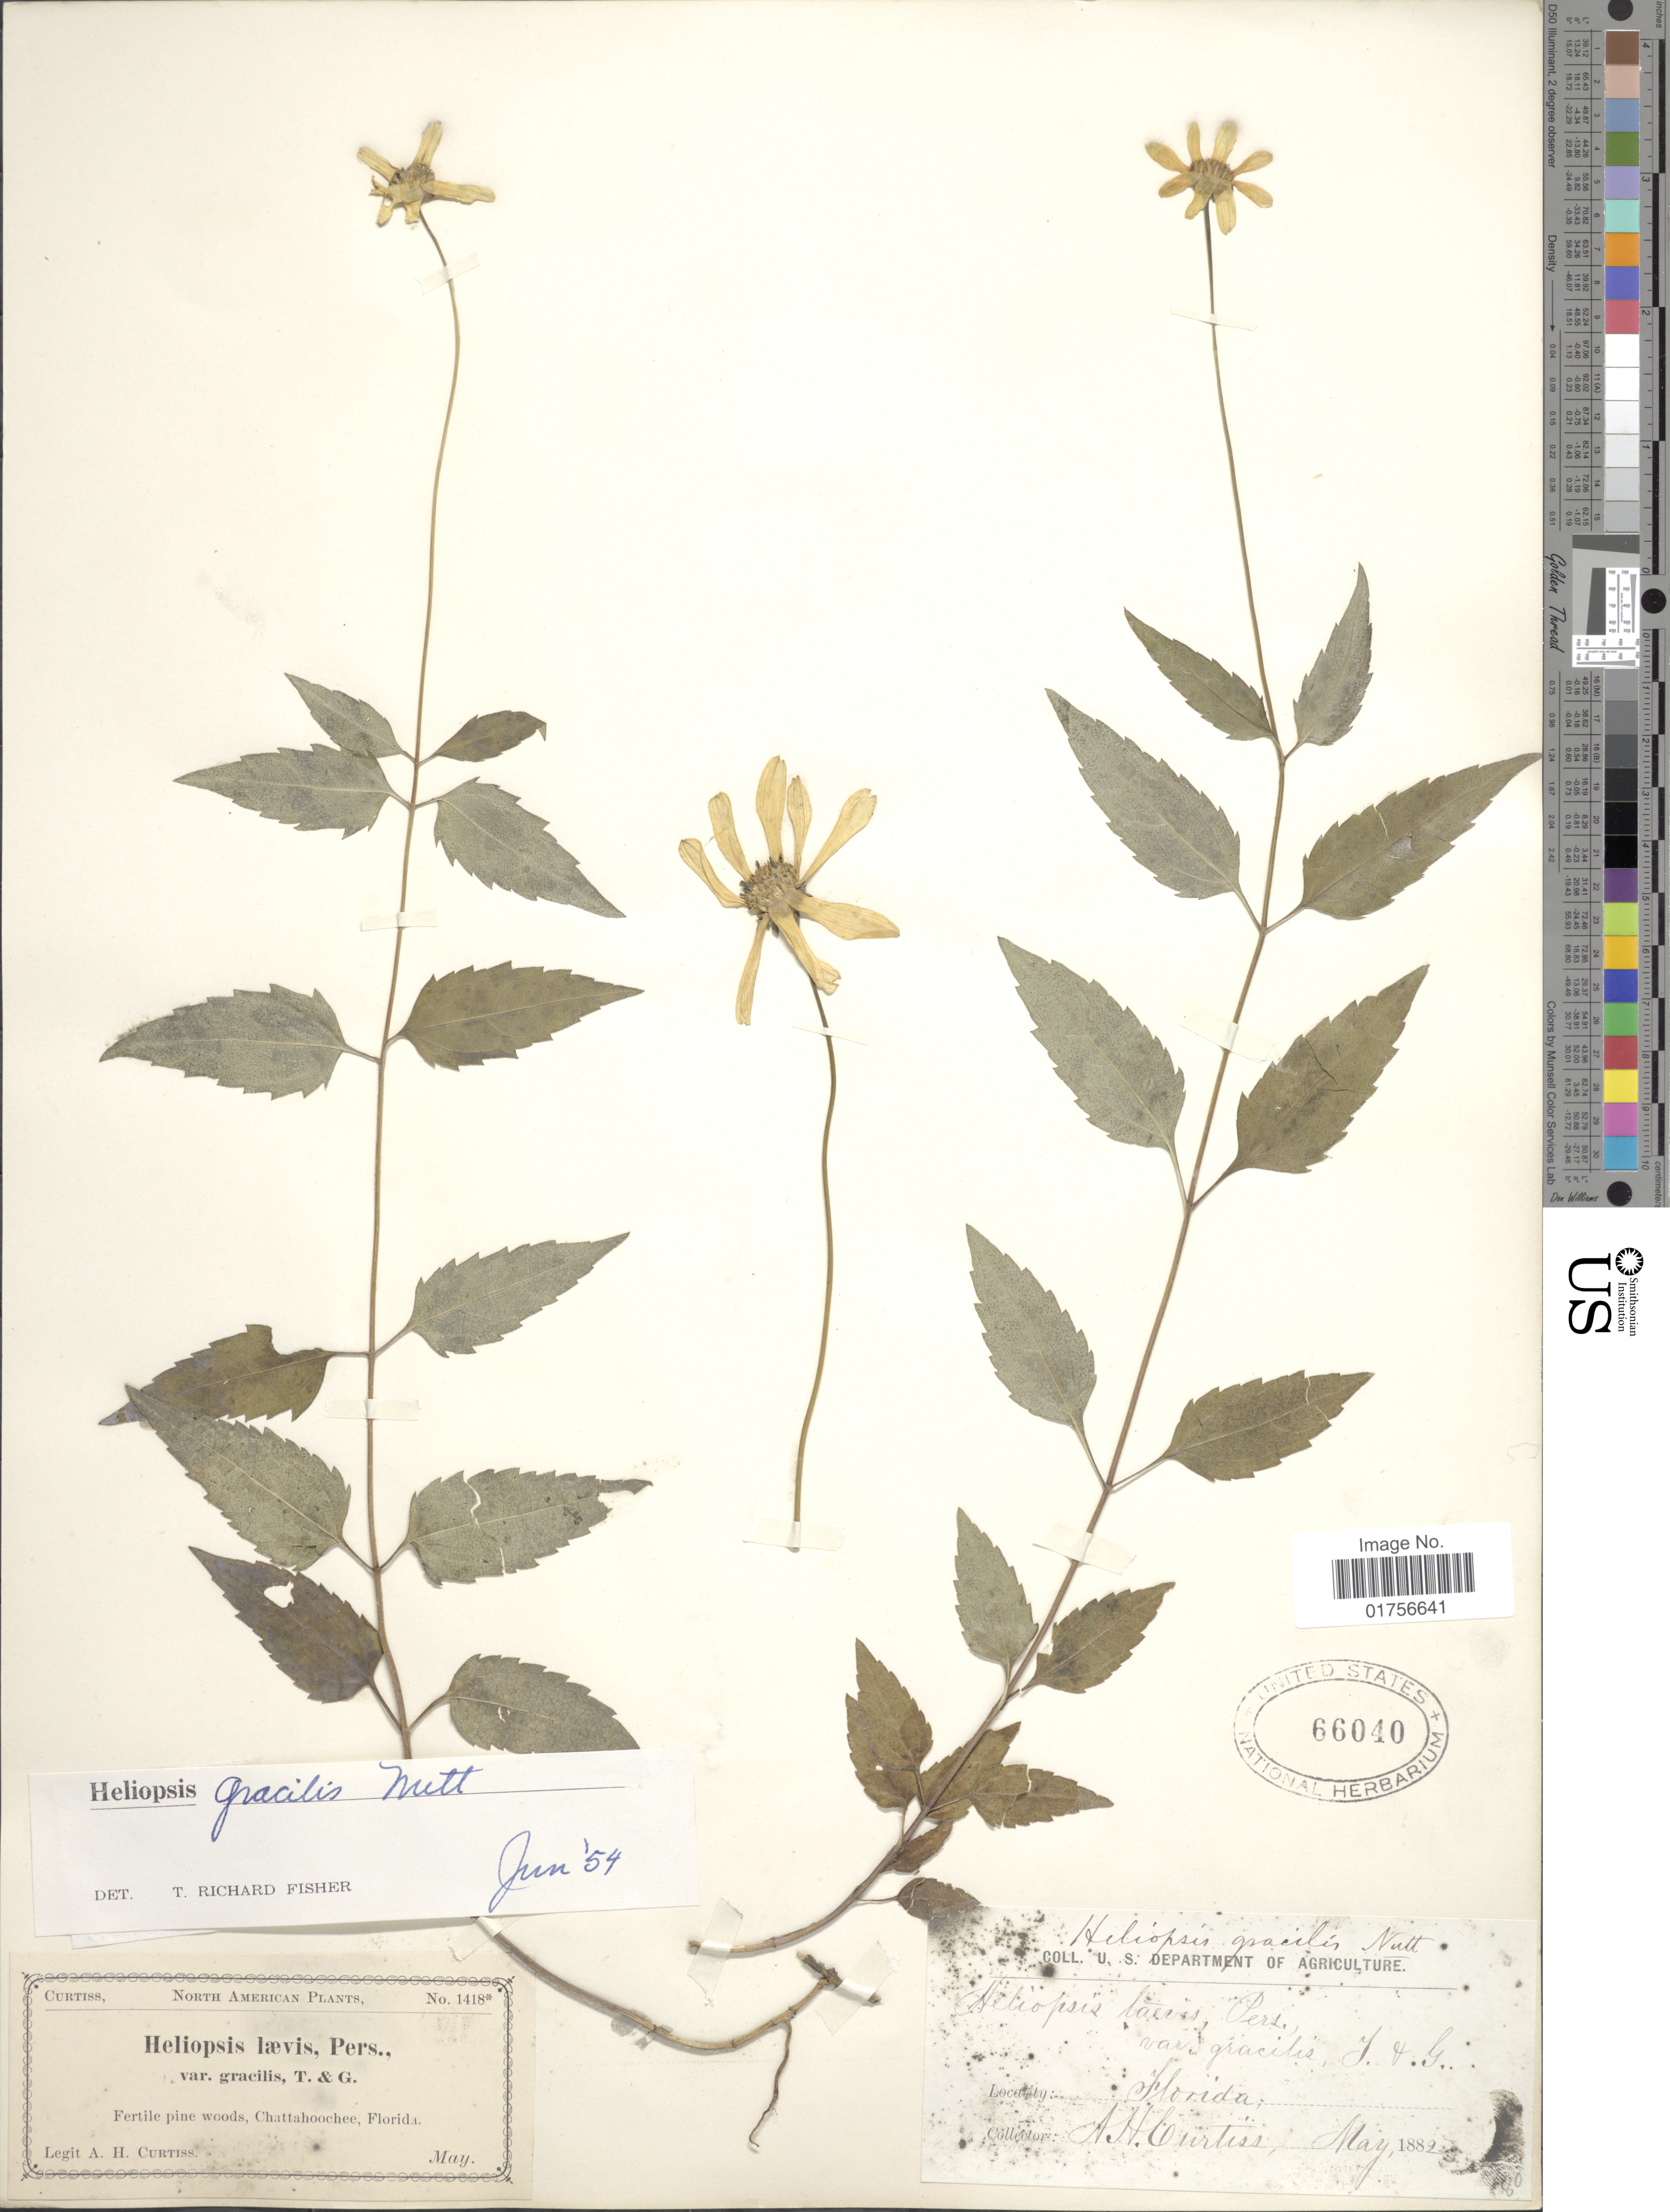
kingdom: Plantae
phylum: Tracheophyta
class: Magnoliopsida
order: Asterales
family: Asteraceae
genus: Heliopsis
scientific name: Heliopsis gracilis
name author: Nutt.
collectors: A. H. Curtiss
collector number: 1418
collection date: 1882-05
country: United States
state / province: Florida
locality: Fertile pine woods, Chattahooche, Florida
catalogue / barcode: US 66040